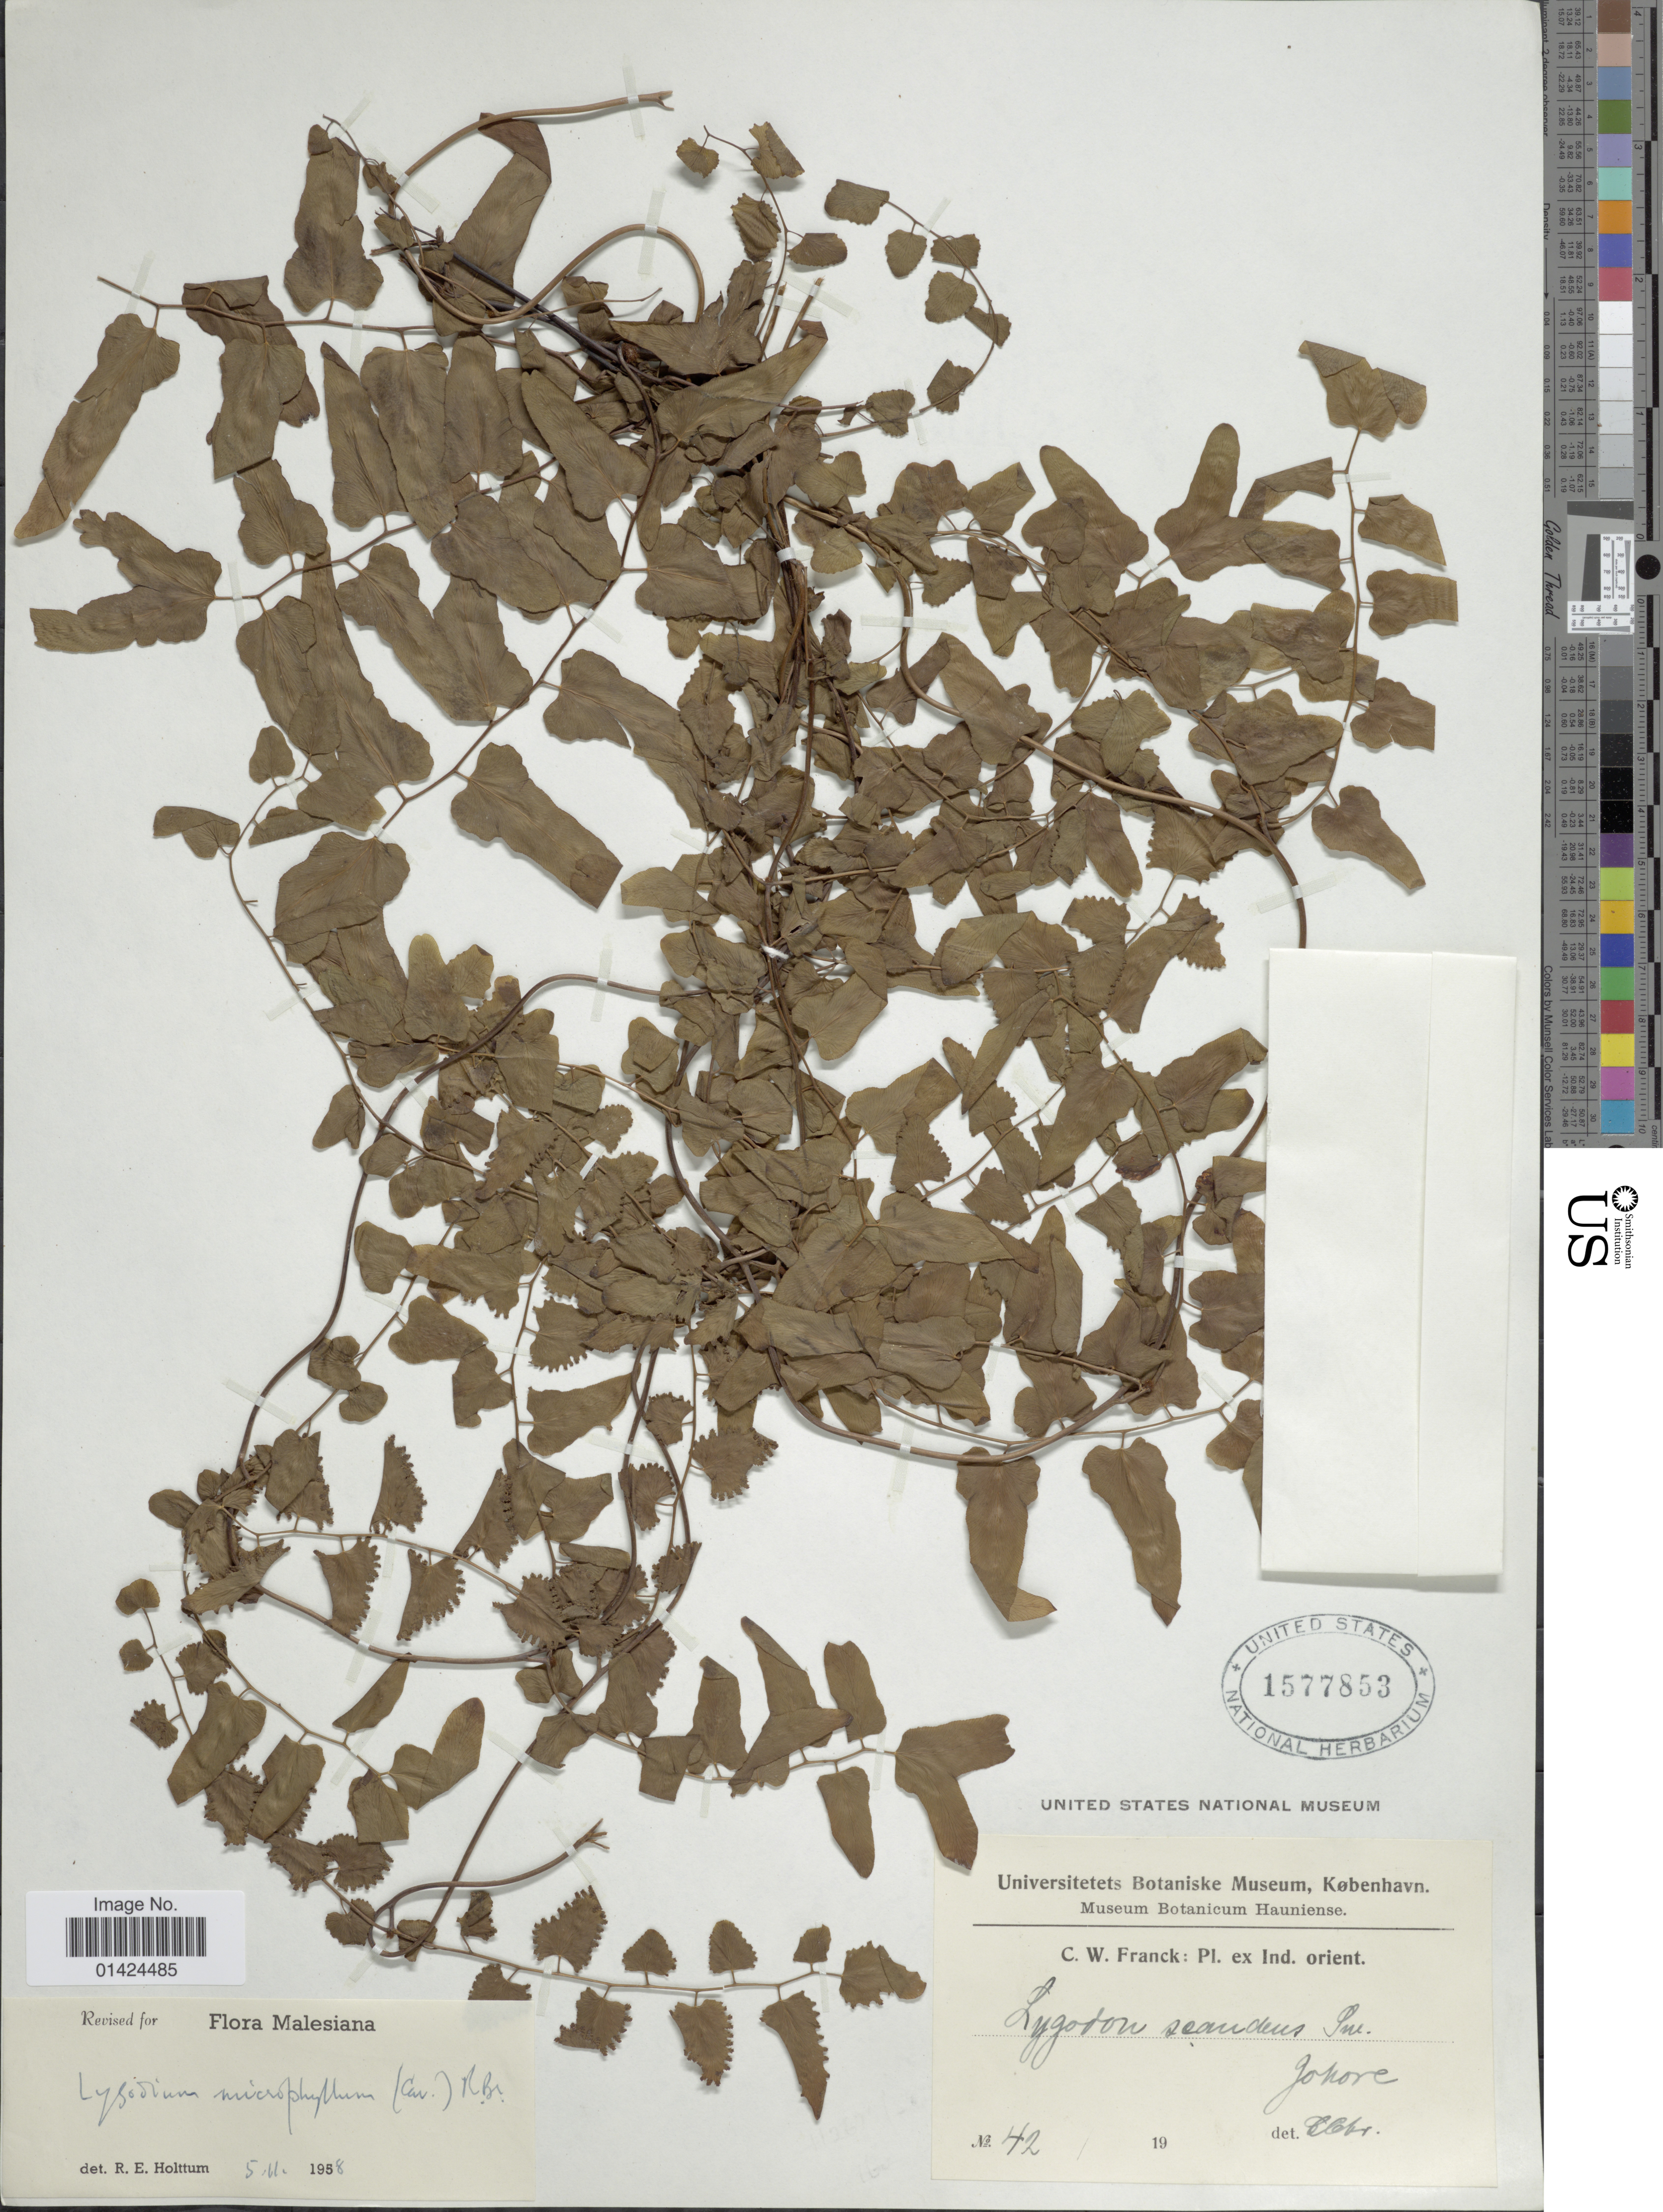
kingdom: Plantae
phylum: Tracheophyta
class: Polypodiopsida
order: Schizaeales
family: Lygodiaceae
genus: Lygodium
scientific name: Lygodium microphyllum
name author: (Cav.) R. Br.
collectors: C. Franck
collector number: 42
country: Malaysia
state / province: Johor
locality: Johore. Pl. ex Ind. orient.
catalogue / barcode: US 1577853